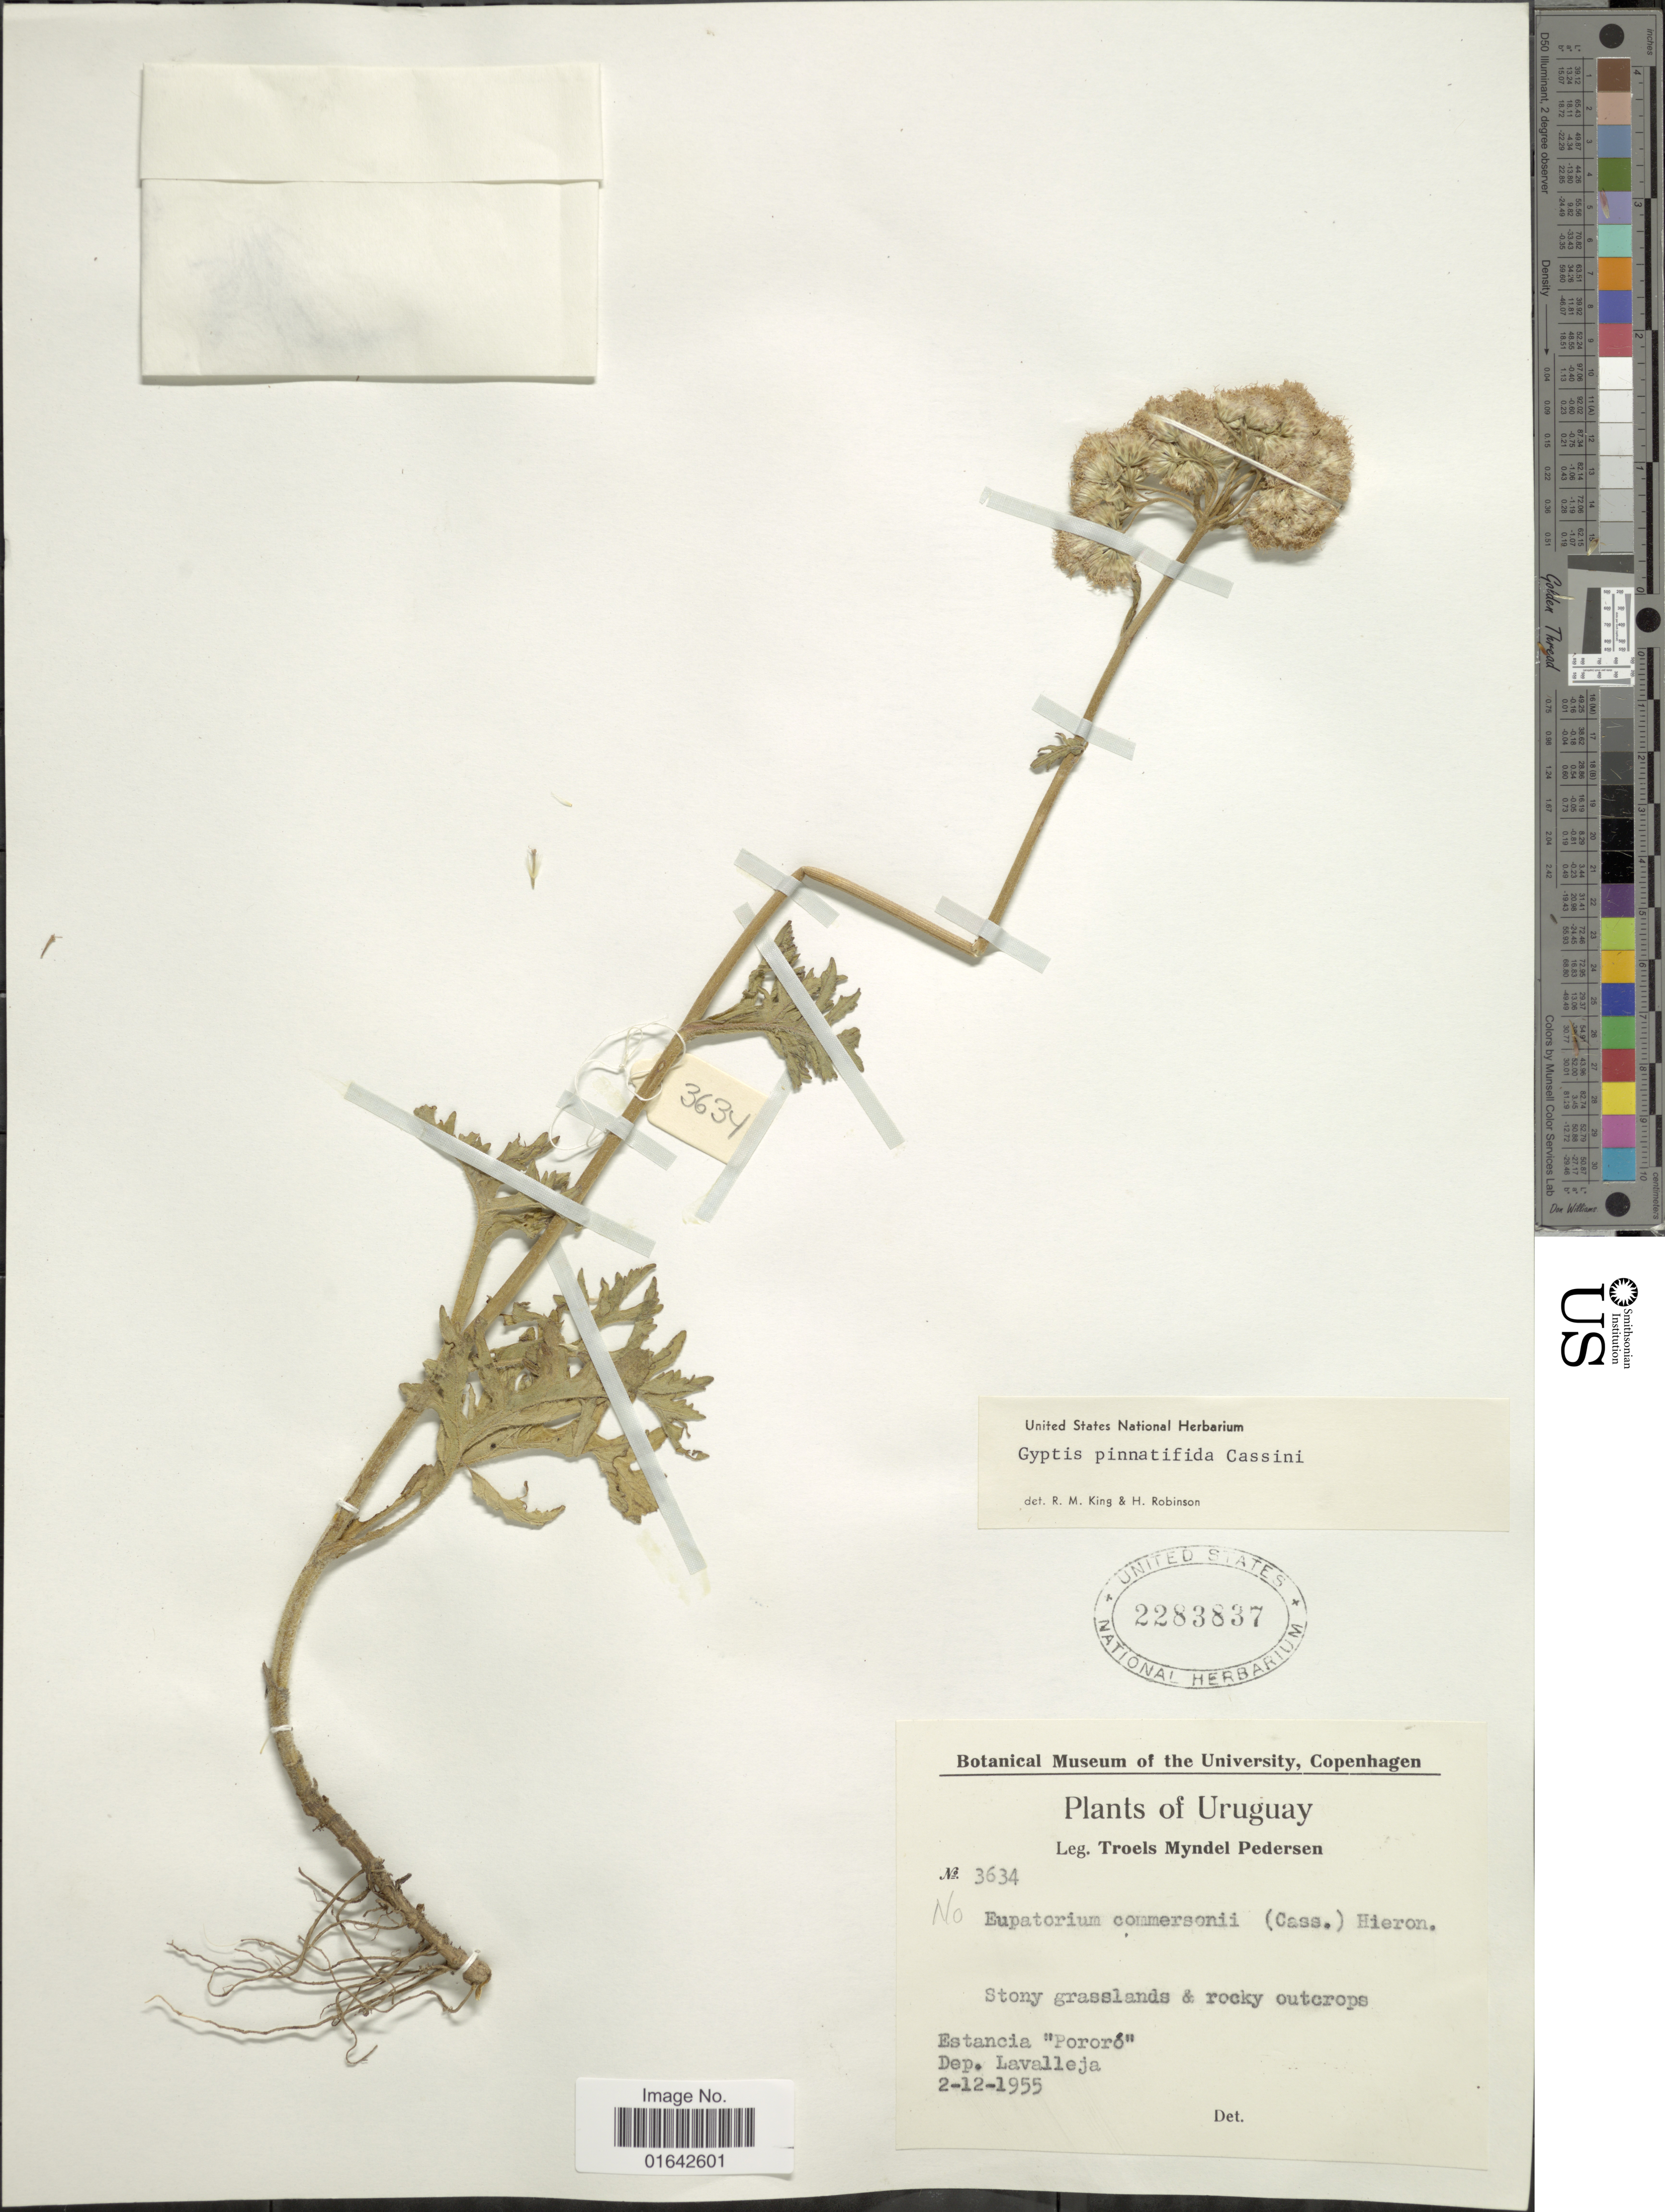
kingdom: Plantae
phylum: Tracheophyta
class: Magnoliopsida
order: Asterales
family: Asteraceae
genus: Gyptis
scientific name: Gyptis pinnatifida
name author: Cass.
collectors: T. Pederson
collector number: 3634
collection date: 1955-12-02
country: Uruguay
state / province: Lavalleja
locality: Estancia "Pororo", Dep. Lavalleja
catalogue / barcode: US 2283837